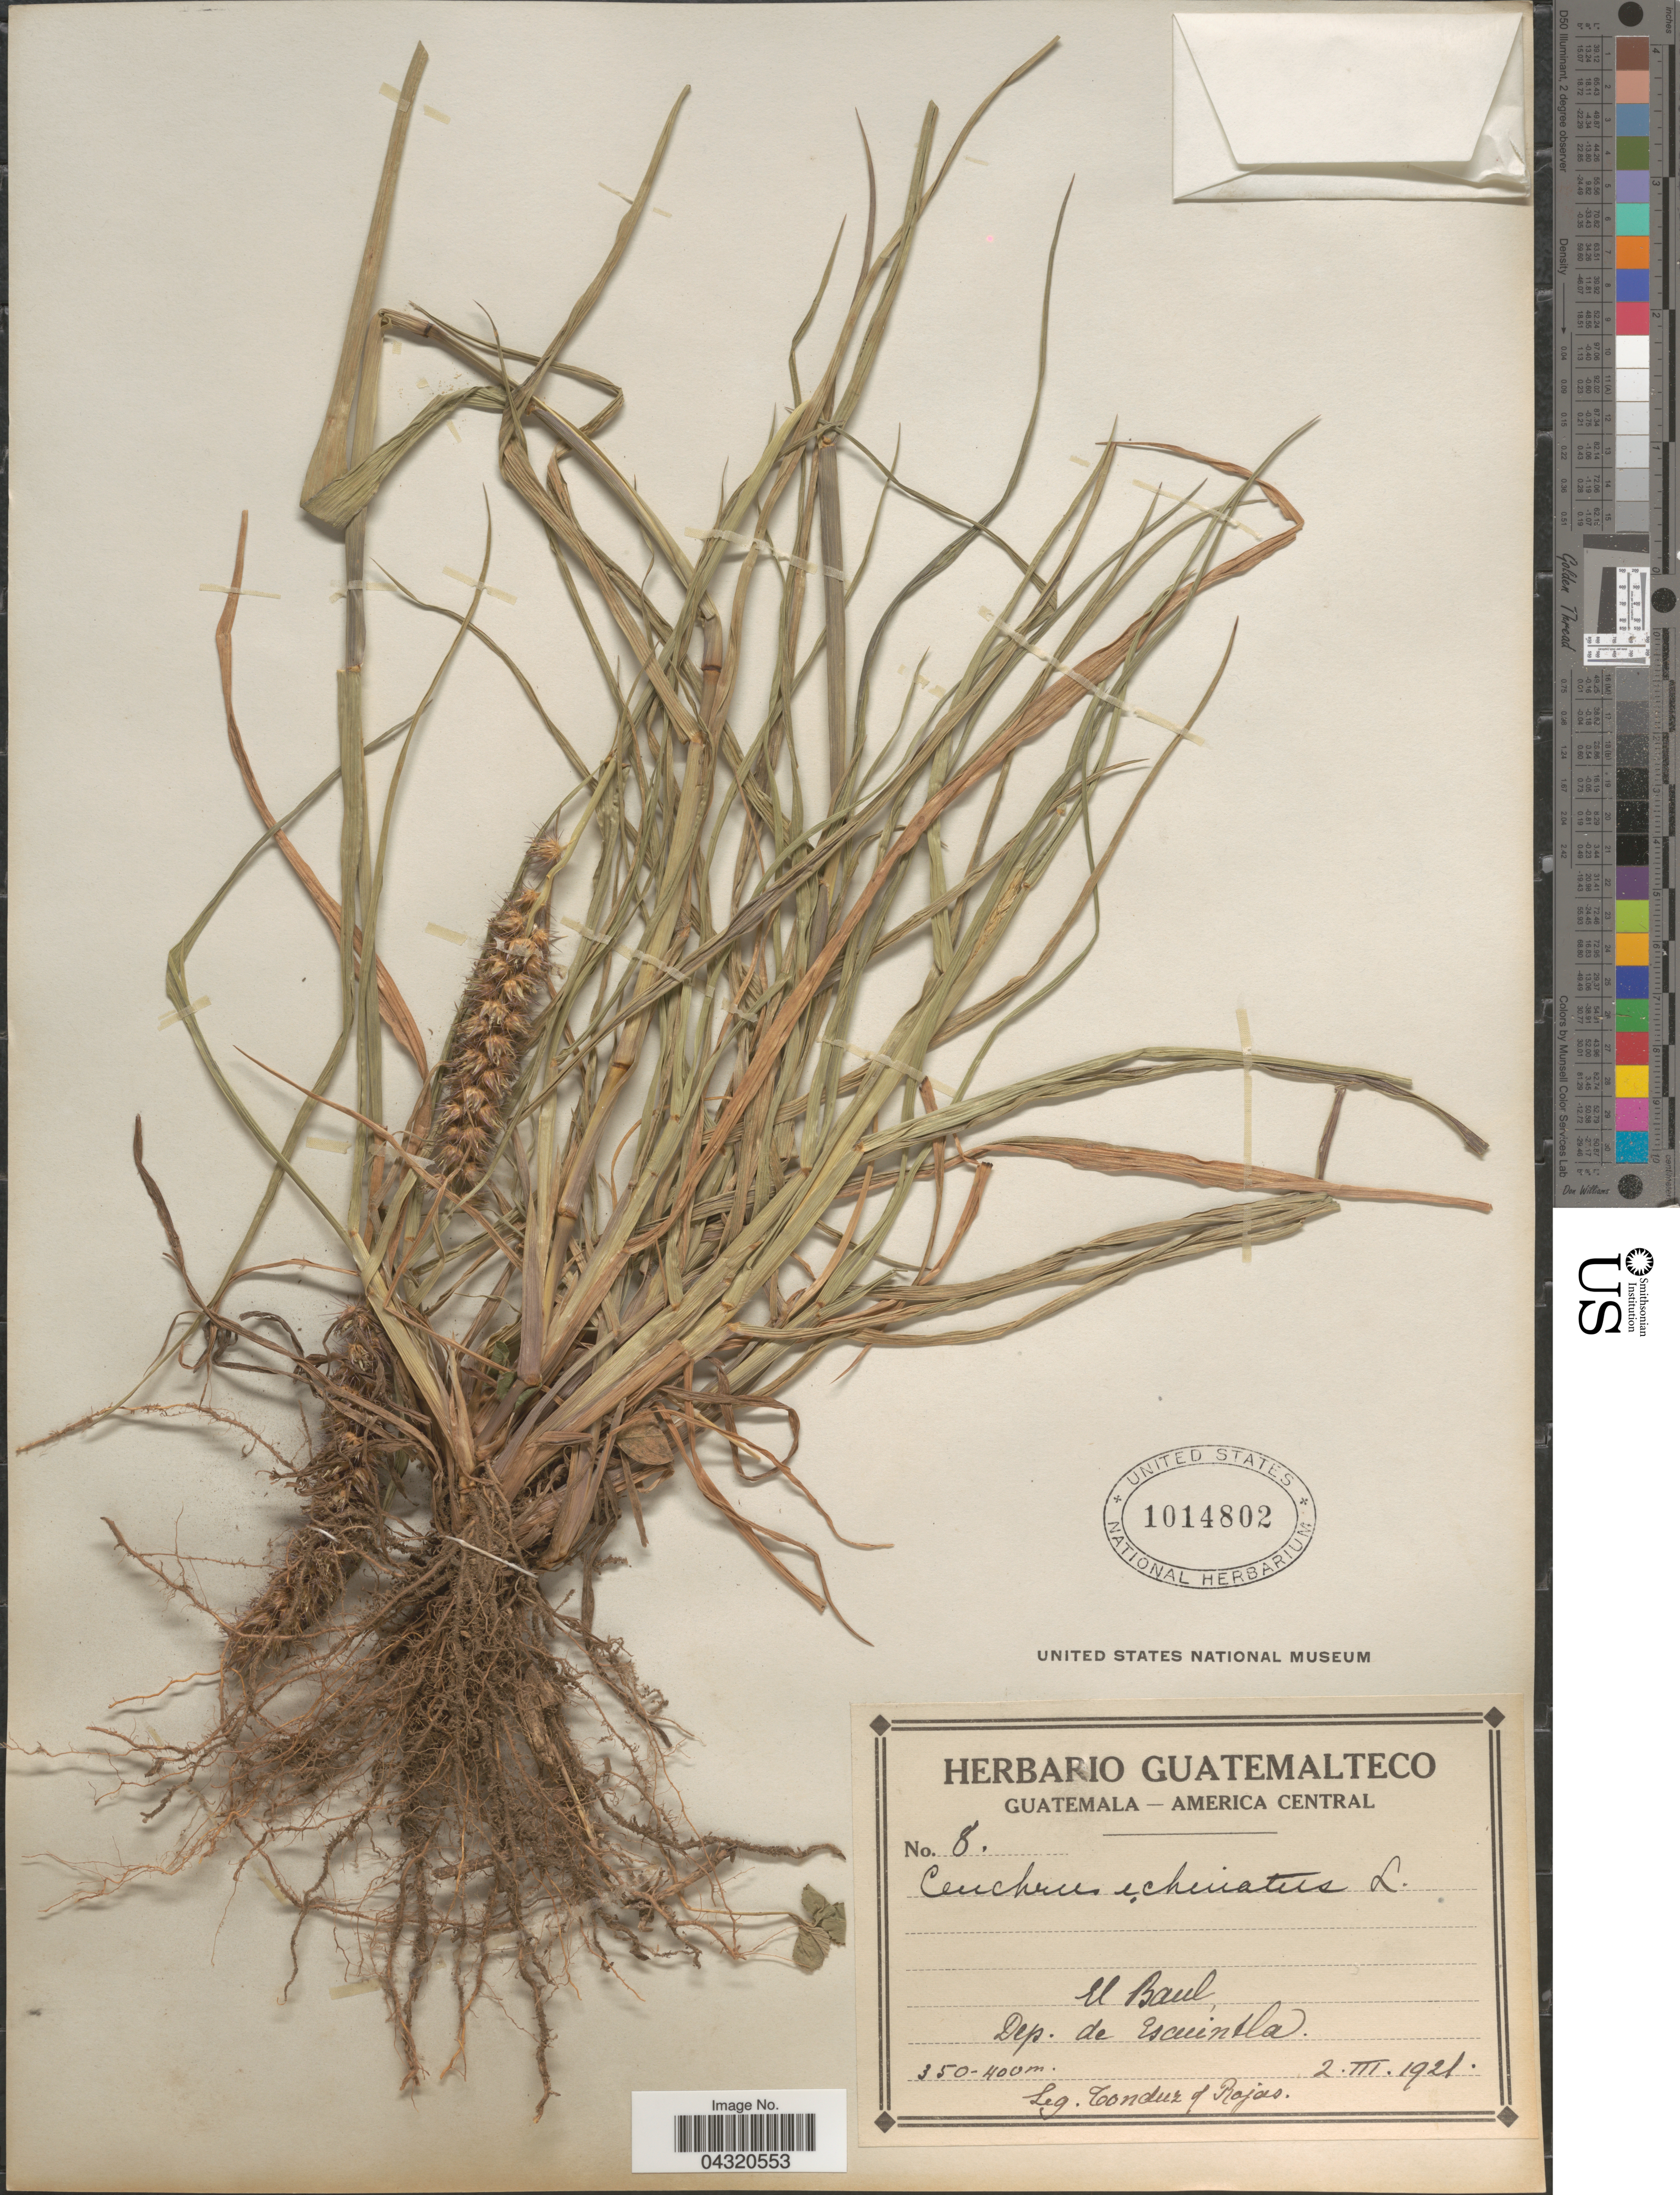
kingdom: Plantae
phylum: Tracheophyta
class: Liliopsida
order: Poales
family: Poaceae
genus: Cenchrus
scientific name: Cenchrus echinatus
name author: L.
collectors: Tonduz & Rojas, --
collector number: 8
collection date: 1921-03-02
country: Guatemala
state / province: Escuintla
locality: El Baul. Dep. de Escuintla.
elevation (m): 350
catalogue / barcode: US 1014802